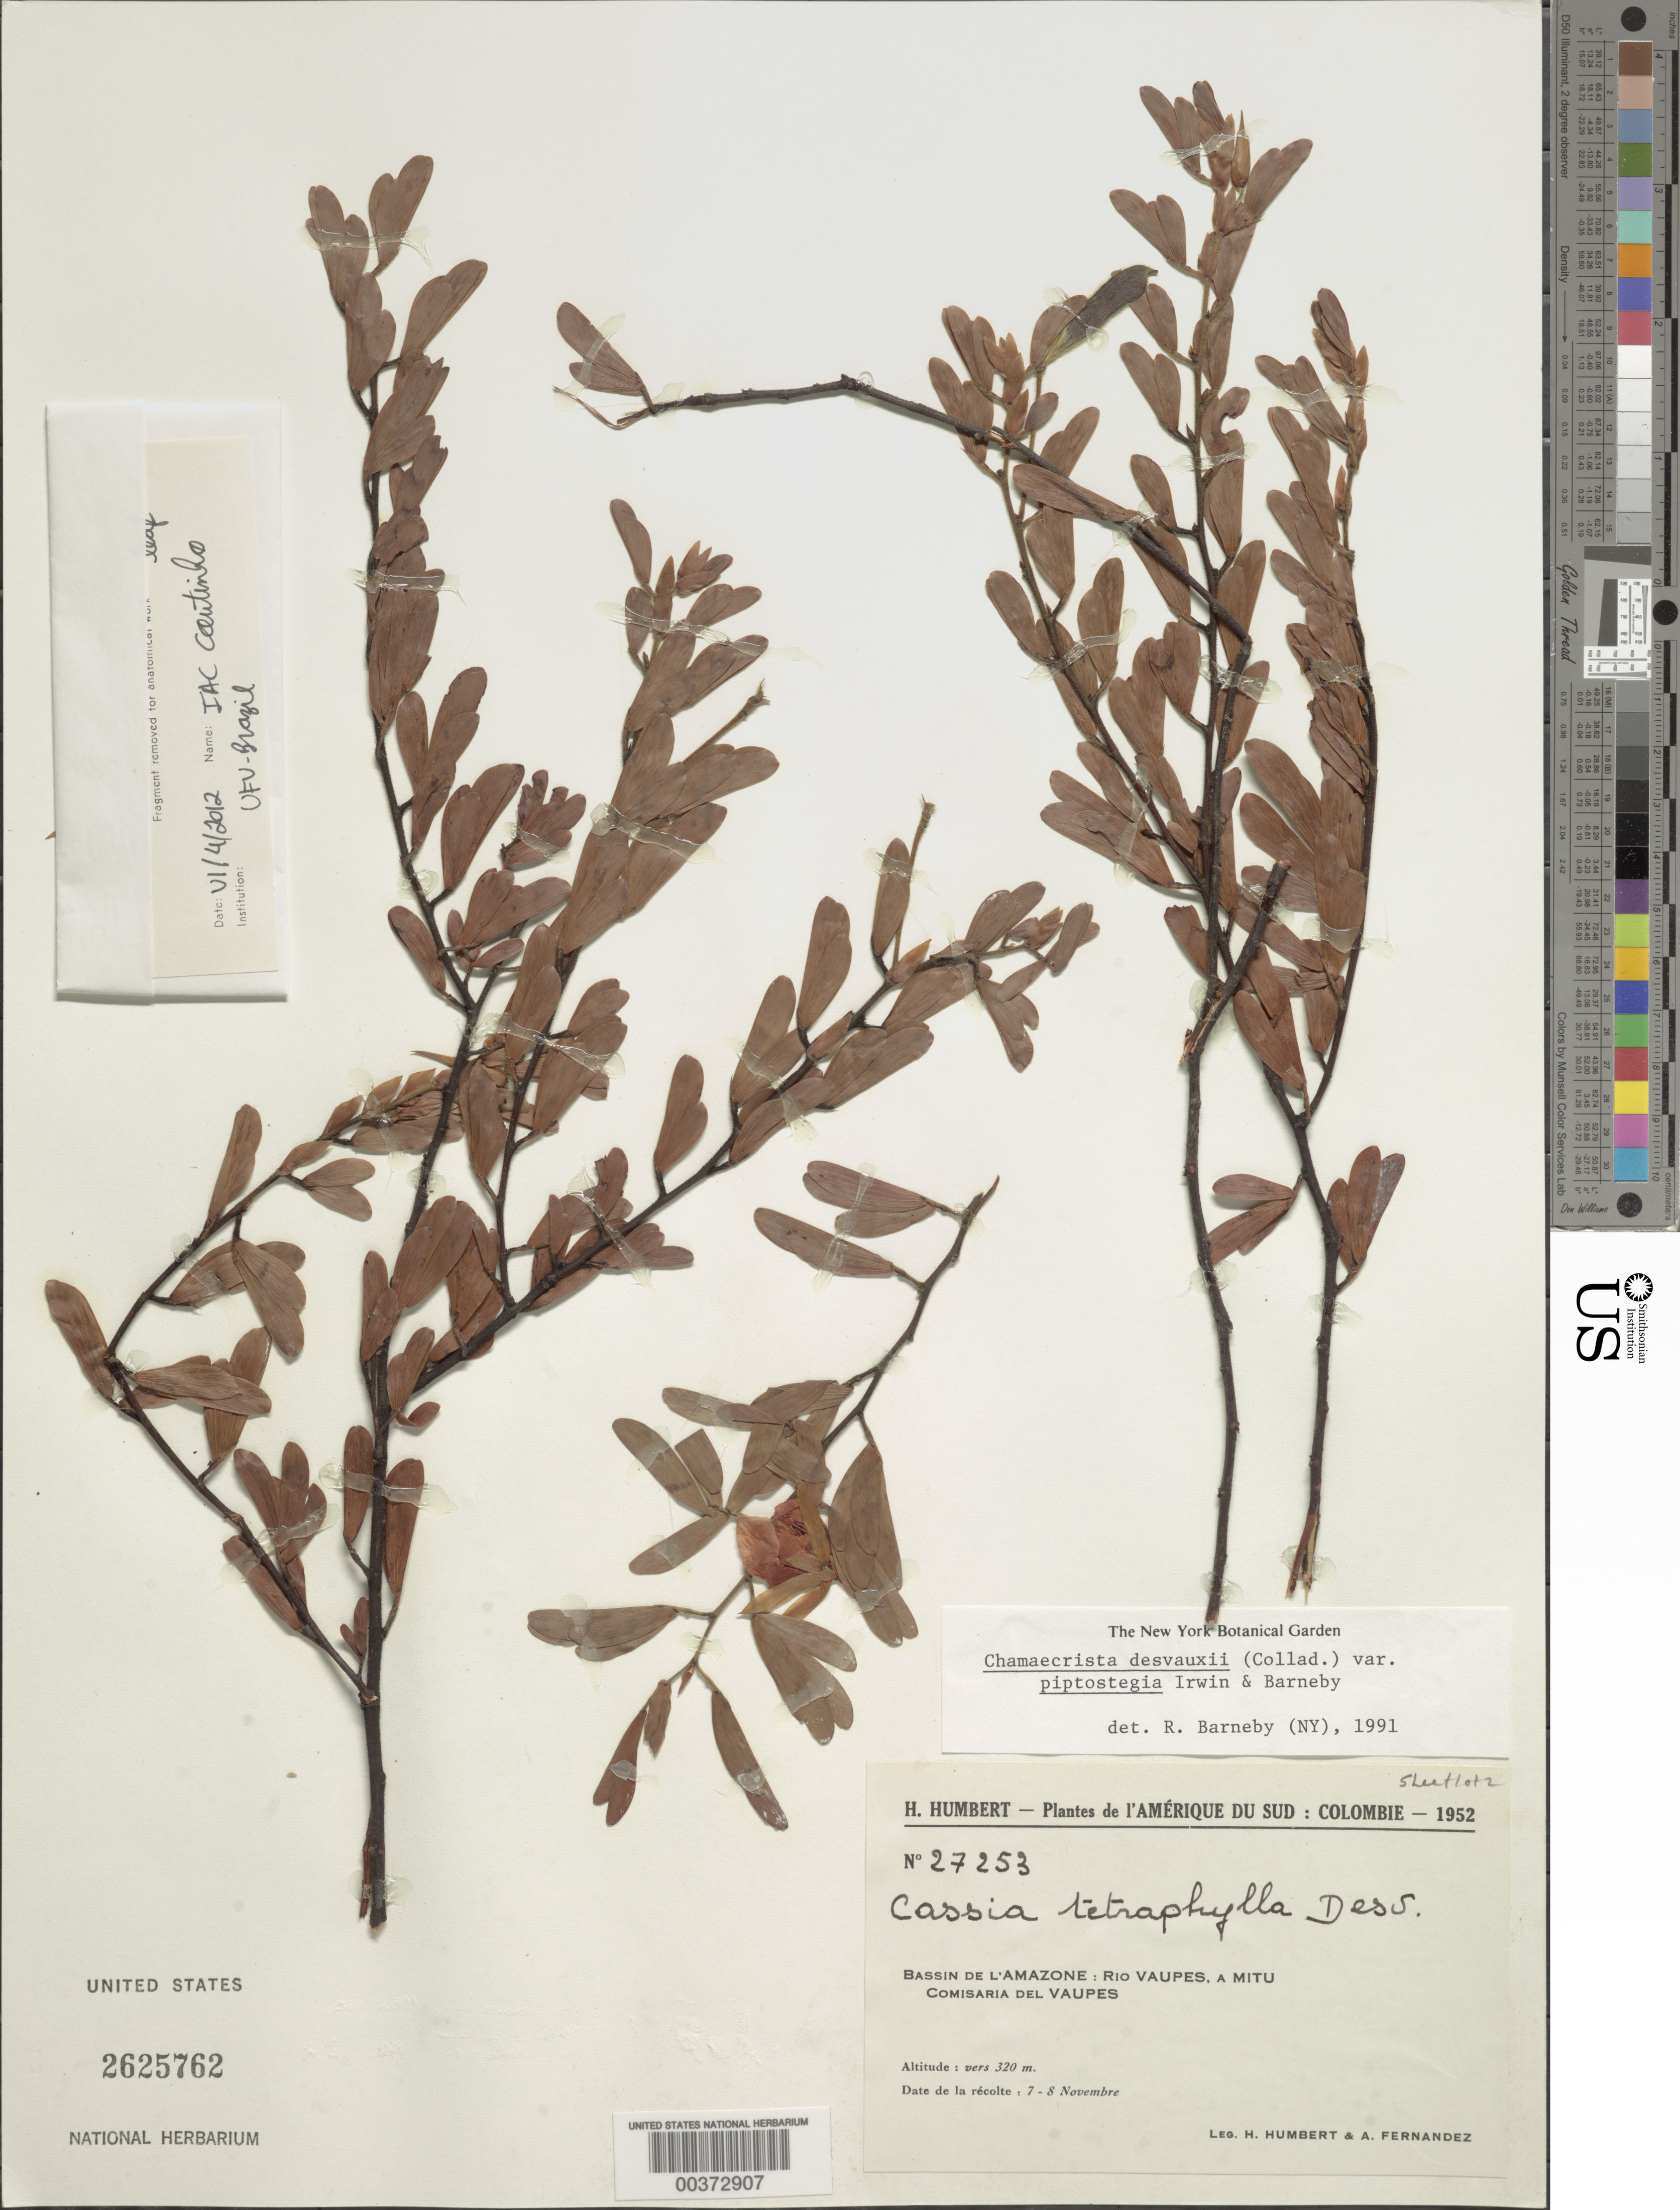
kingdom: Plantae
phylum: Tracheophyta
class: Magnoliopsida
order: Fabales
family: Fabaceae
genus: Chamaecrista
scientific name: Chamaecrista desvauxii var. piptostegia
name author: H.S. Irwin & Barneby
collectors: H. Humbert & Á. Fernández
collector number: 27253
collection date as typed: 07 Nov 1952 to 08 Nov 1952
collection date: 1952-11-07/1952-11-08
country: Colombia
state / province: Vaupés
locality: Bassin de l'AmaZone: Rio Vaupes, a Mitu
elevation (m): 320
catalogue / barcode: US 2625762